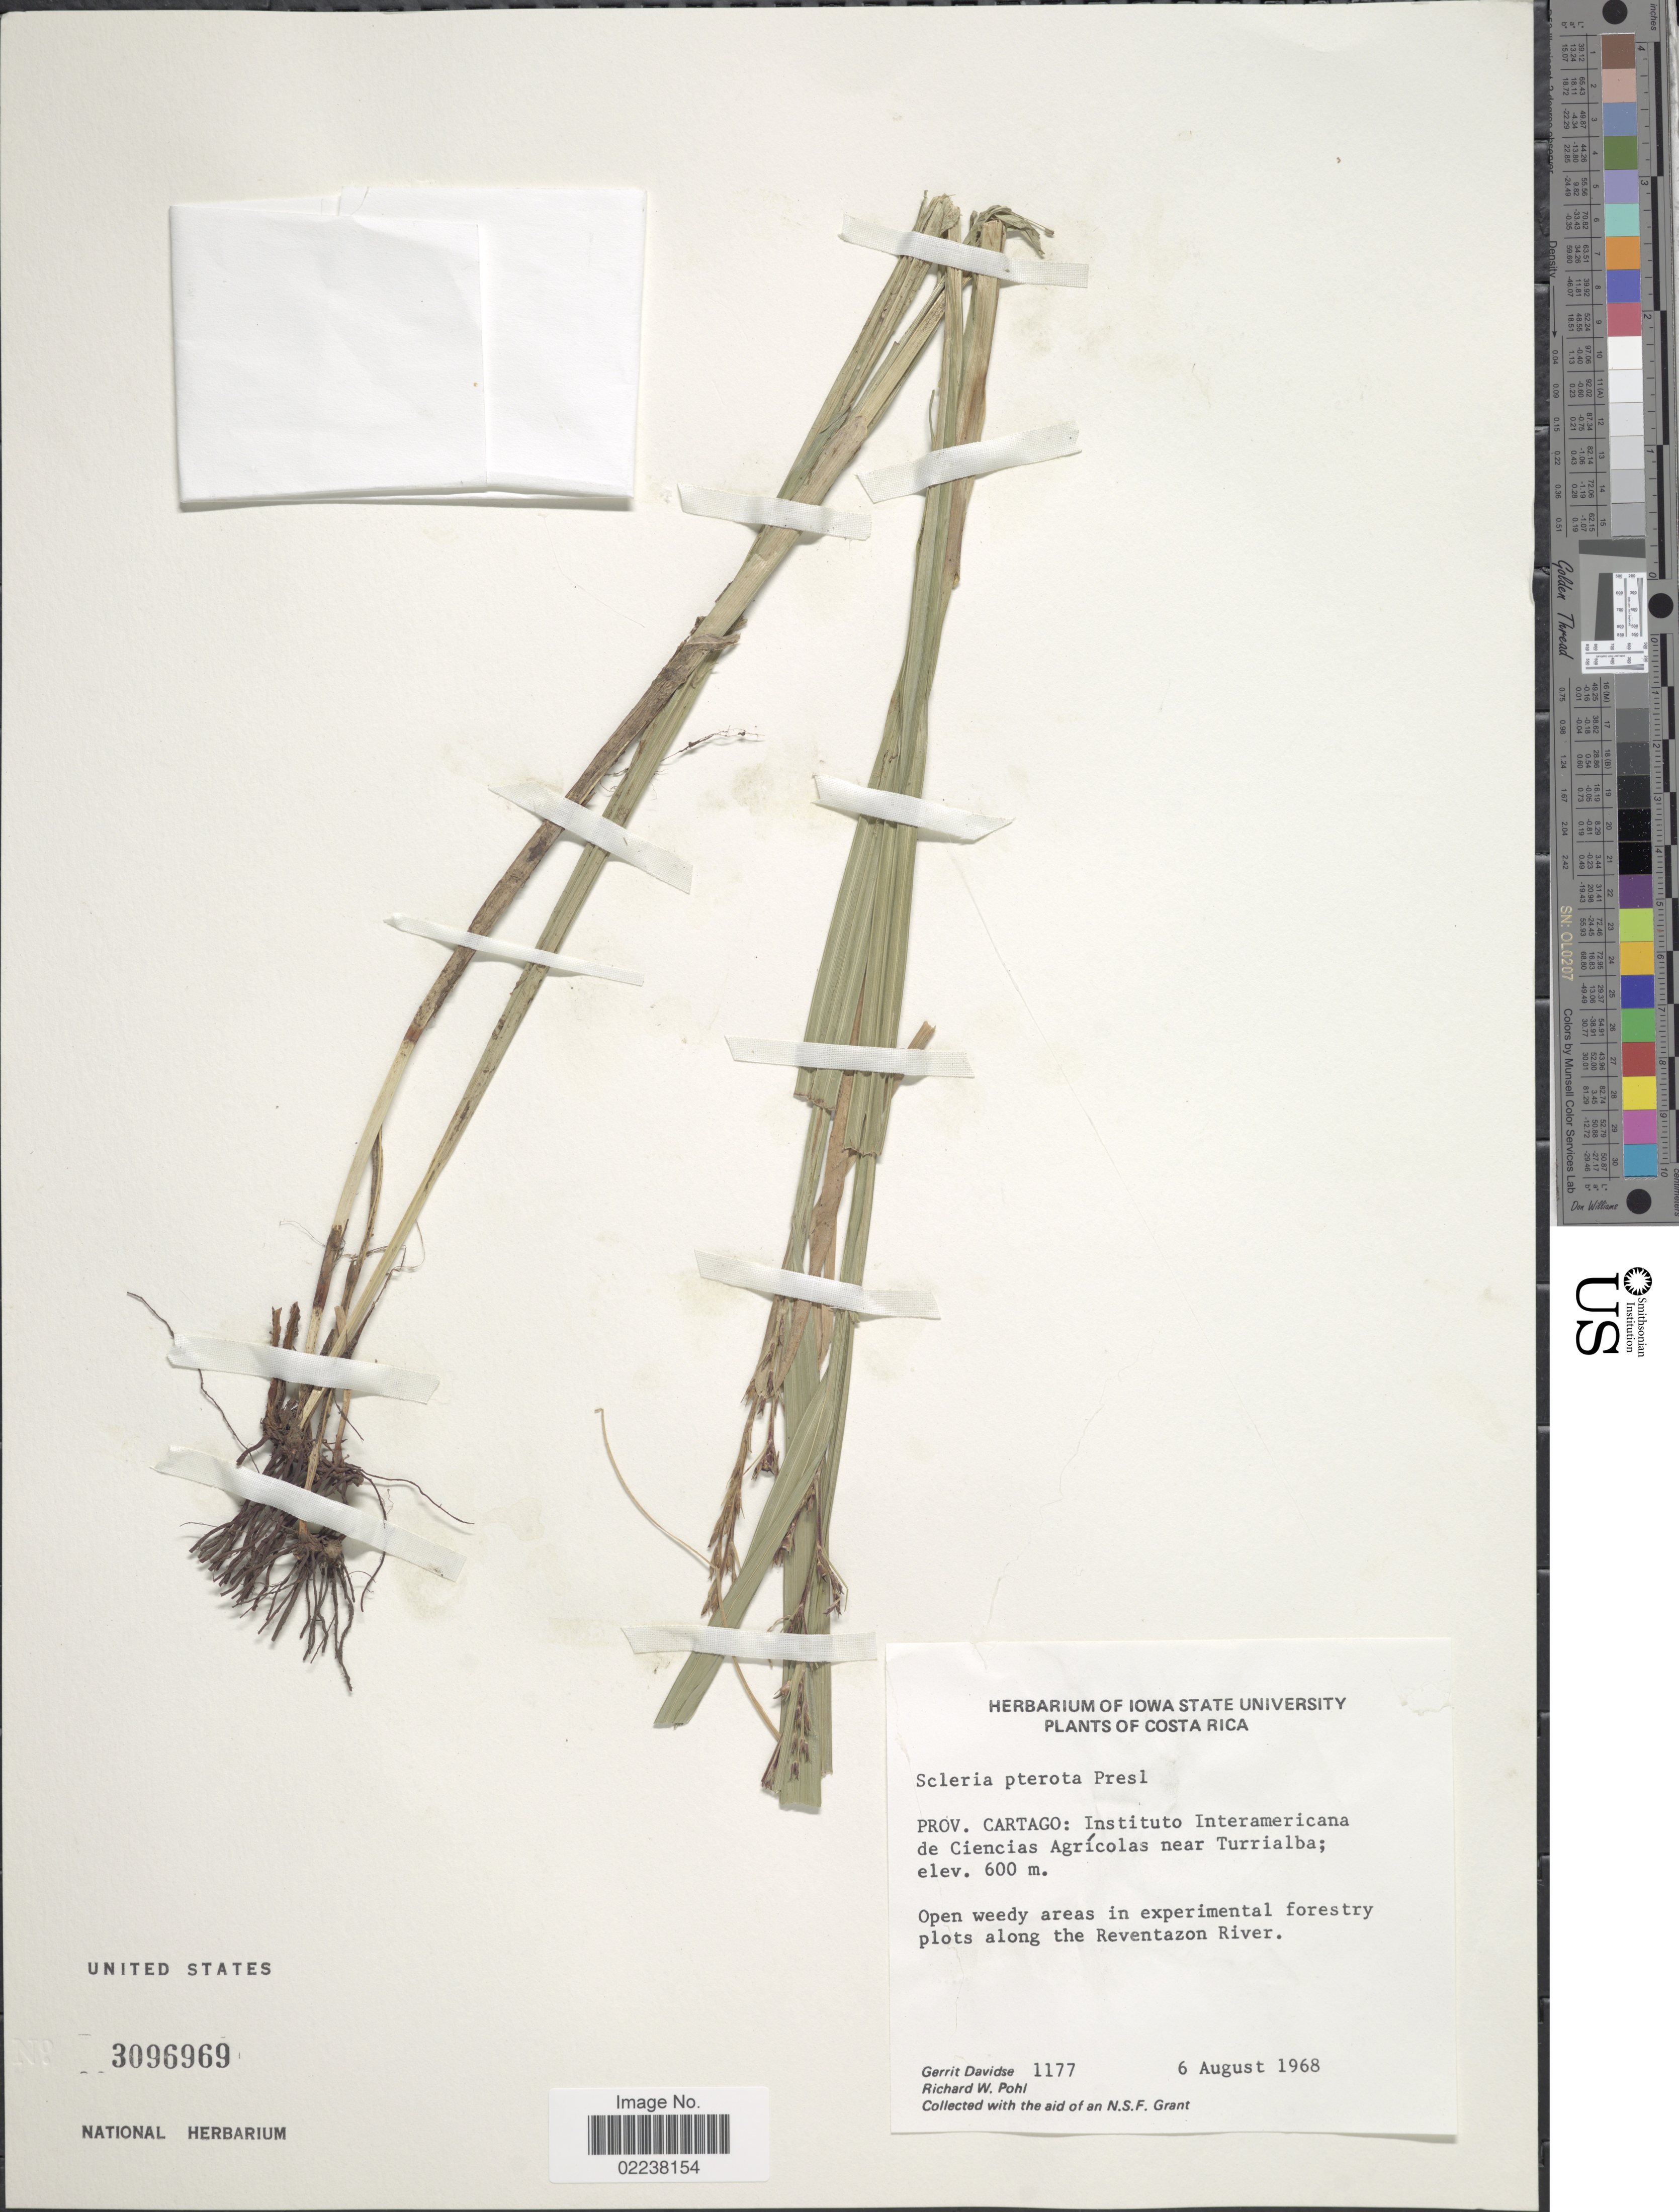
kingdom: Plantae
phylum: Tracheophyta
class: Liliopsida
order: Poales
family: Cyperaceae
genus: Scleria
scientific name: Scleria gaertneri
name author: Raddi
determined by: Strong, Mark T., (BOT), Smithsonian Institution - National Museum of Natural History (UNITED STATES)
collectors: G. Davidse & R. W. Pohl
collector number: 1177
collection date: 1968-08-06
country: Costa Rica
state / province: Cartago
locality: Instituto Interamericana de Ciencias Agricolas near Turrialba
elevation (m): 600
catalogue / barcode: US 3096969